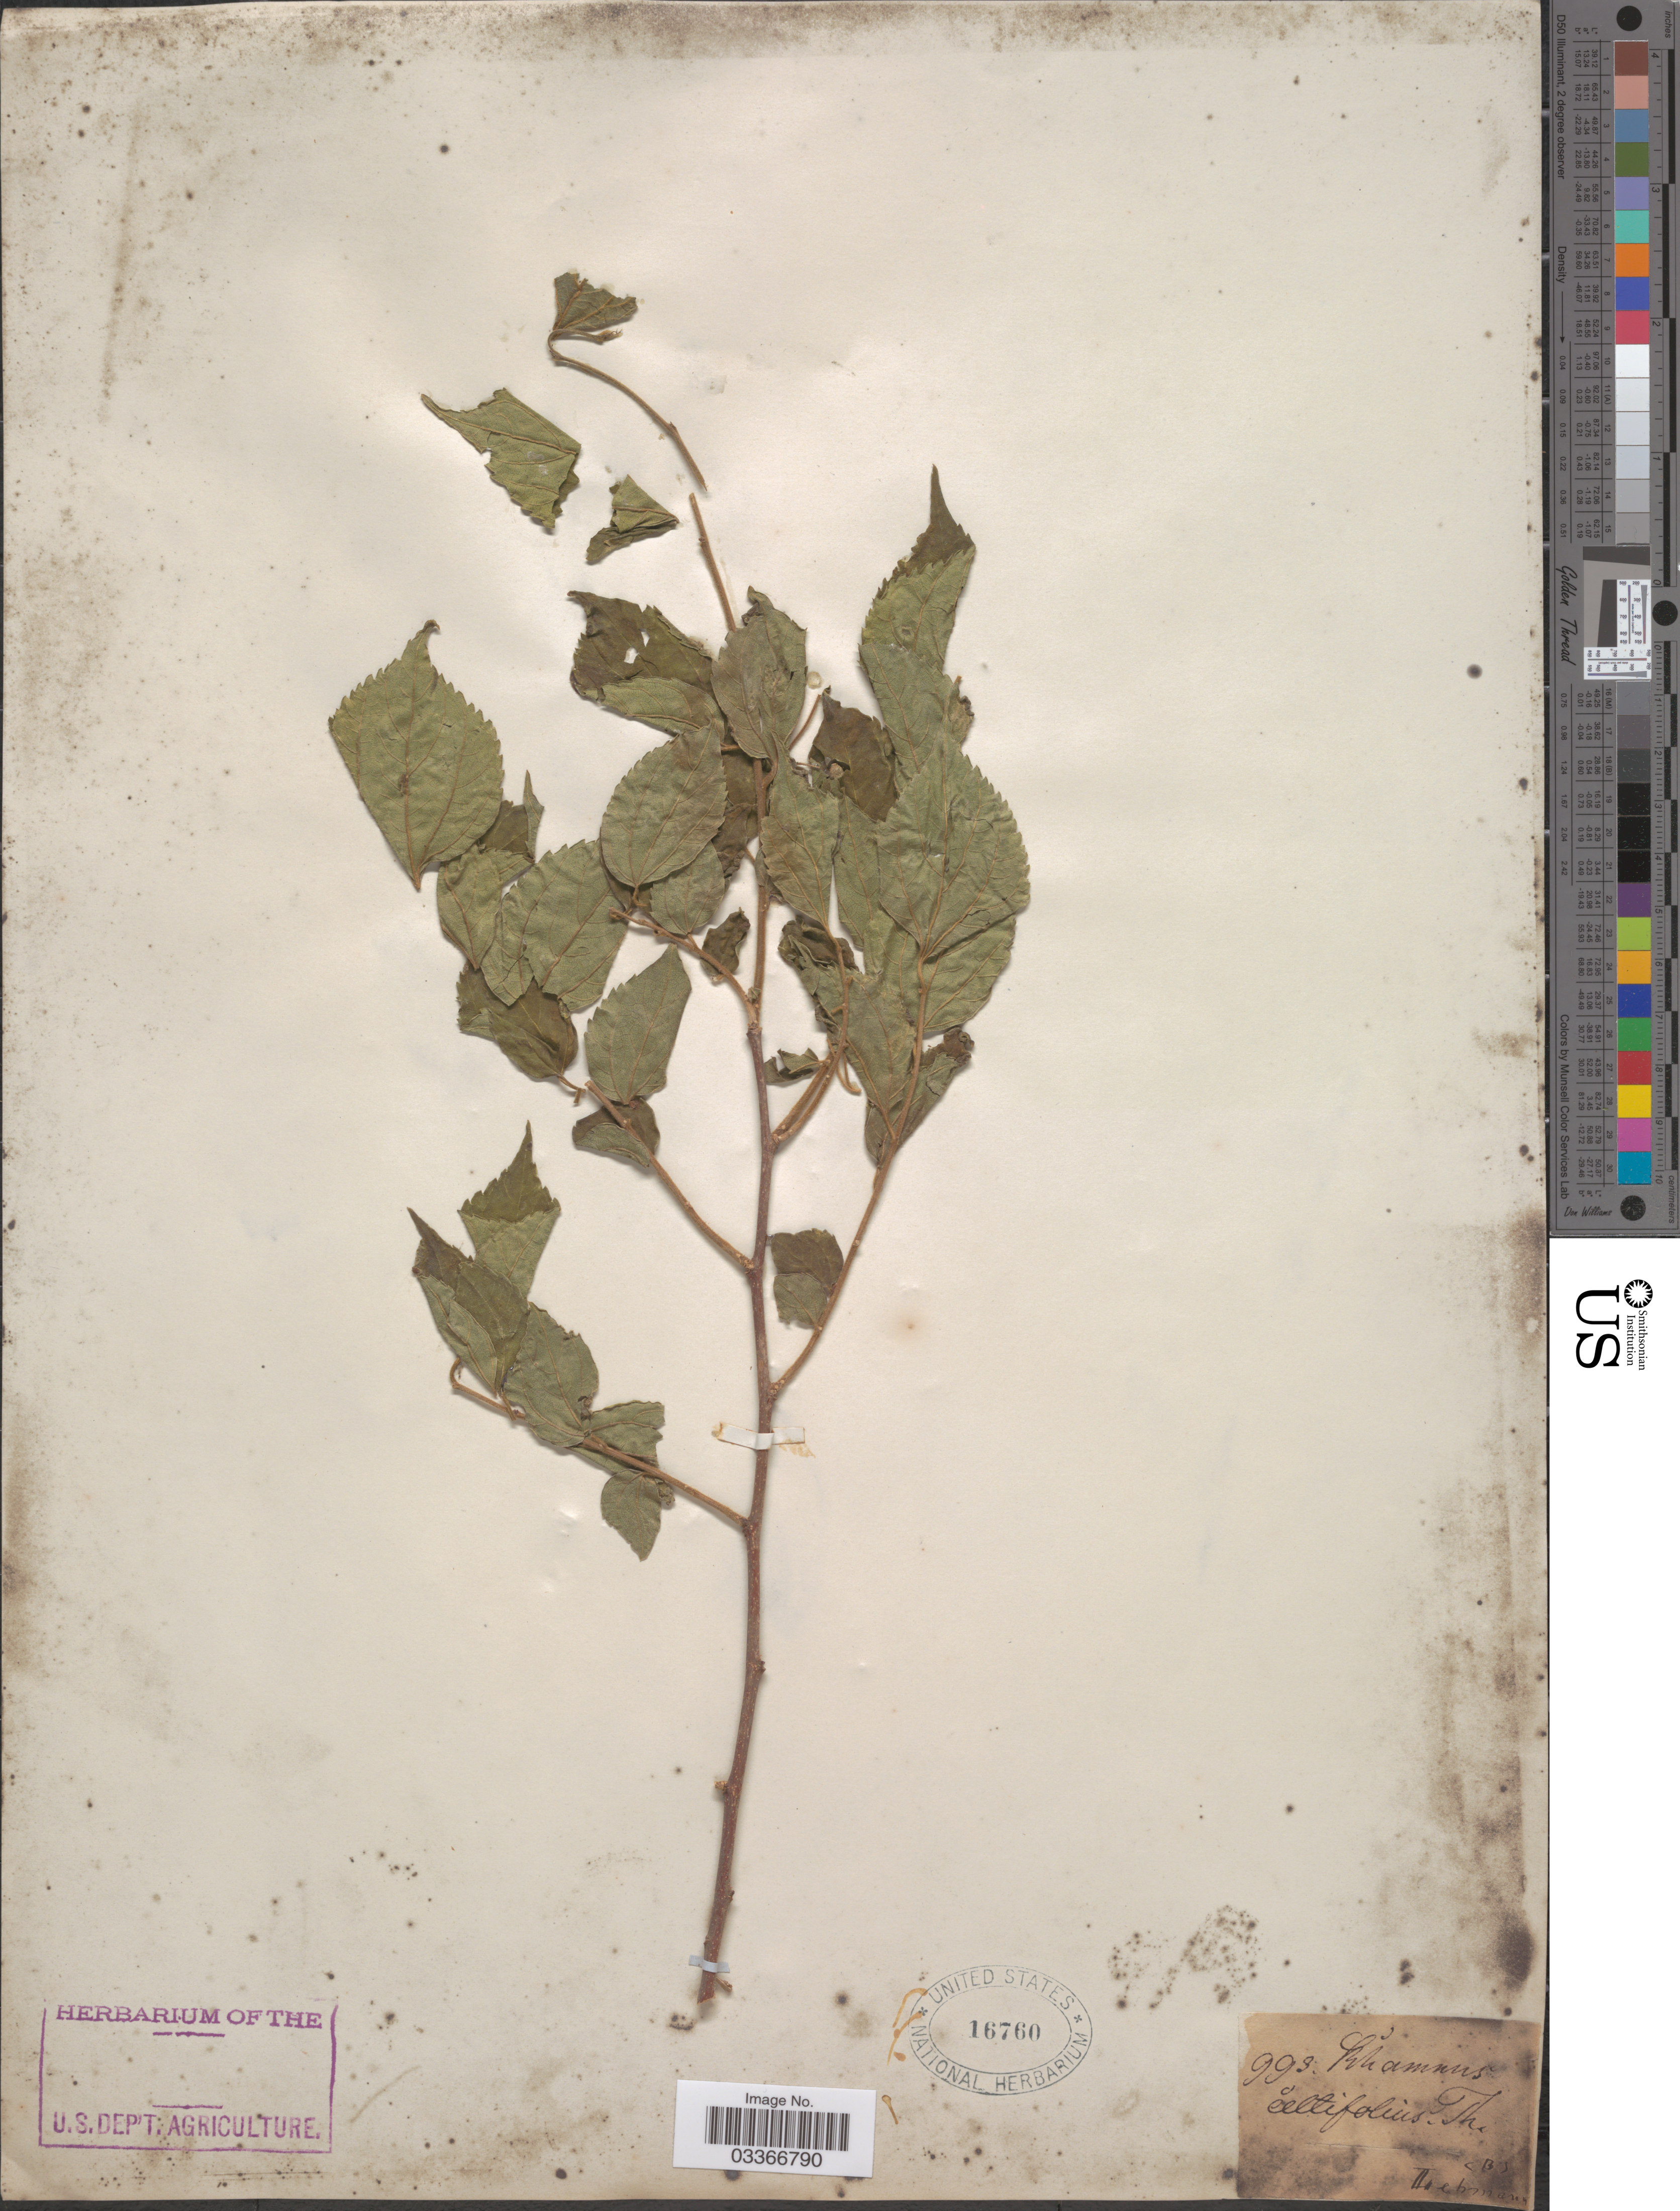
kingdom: Plantae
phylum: Tracheophyta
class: Magnoliopsida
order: Rosales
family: Rhamnaceae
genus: Rhamnus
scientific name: Rhamnus celtifolia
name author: Thunb.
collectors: Liebmann, --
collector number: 998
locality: B S [unsure placement]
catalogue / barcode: US 16760